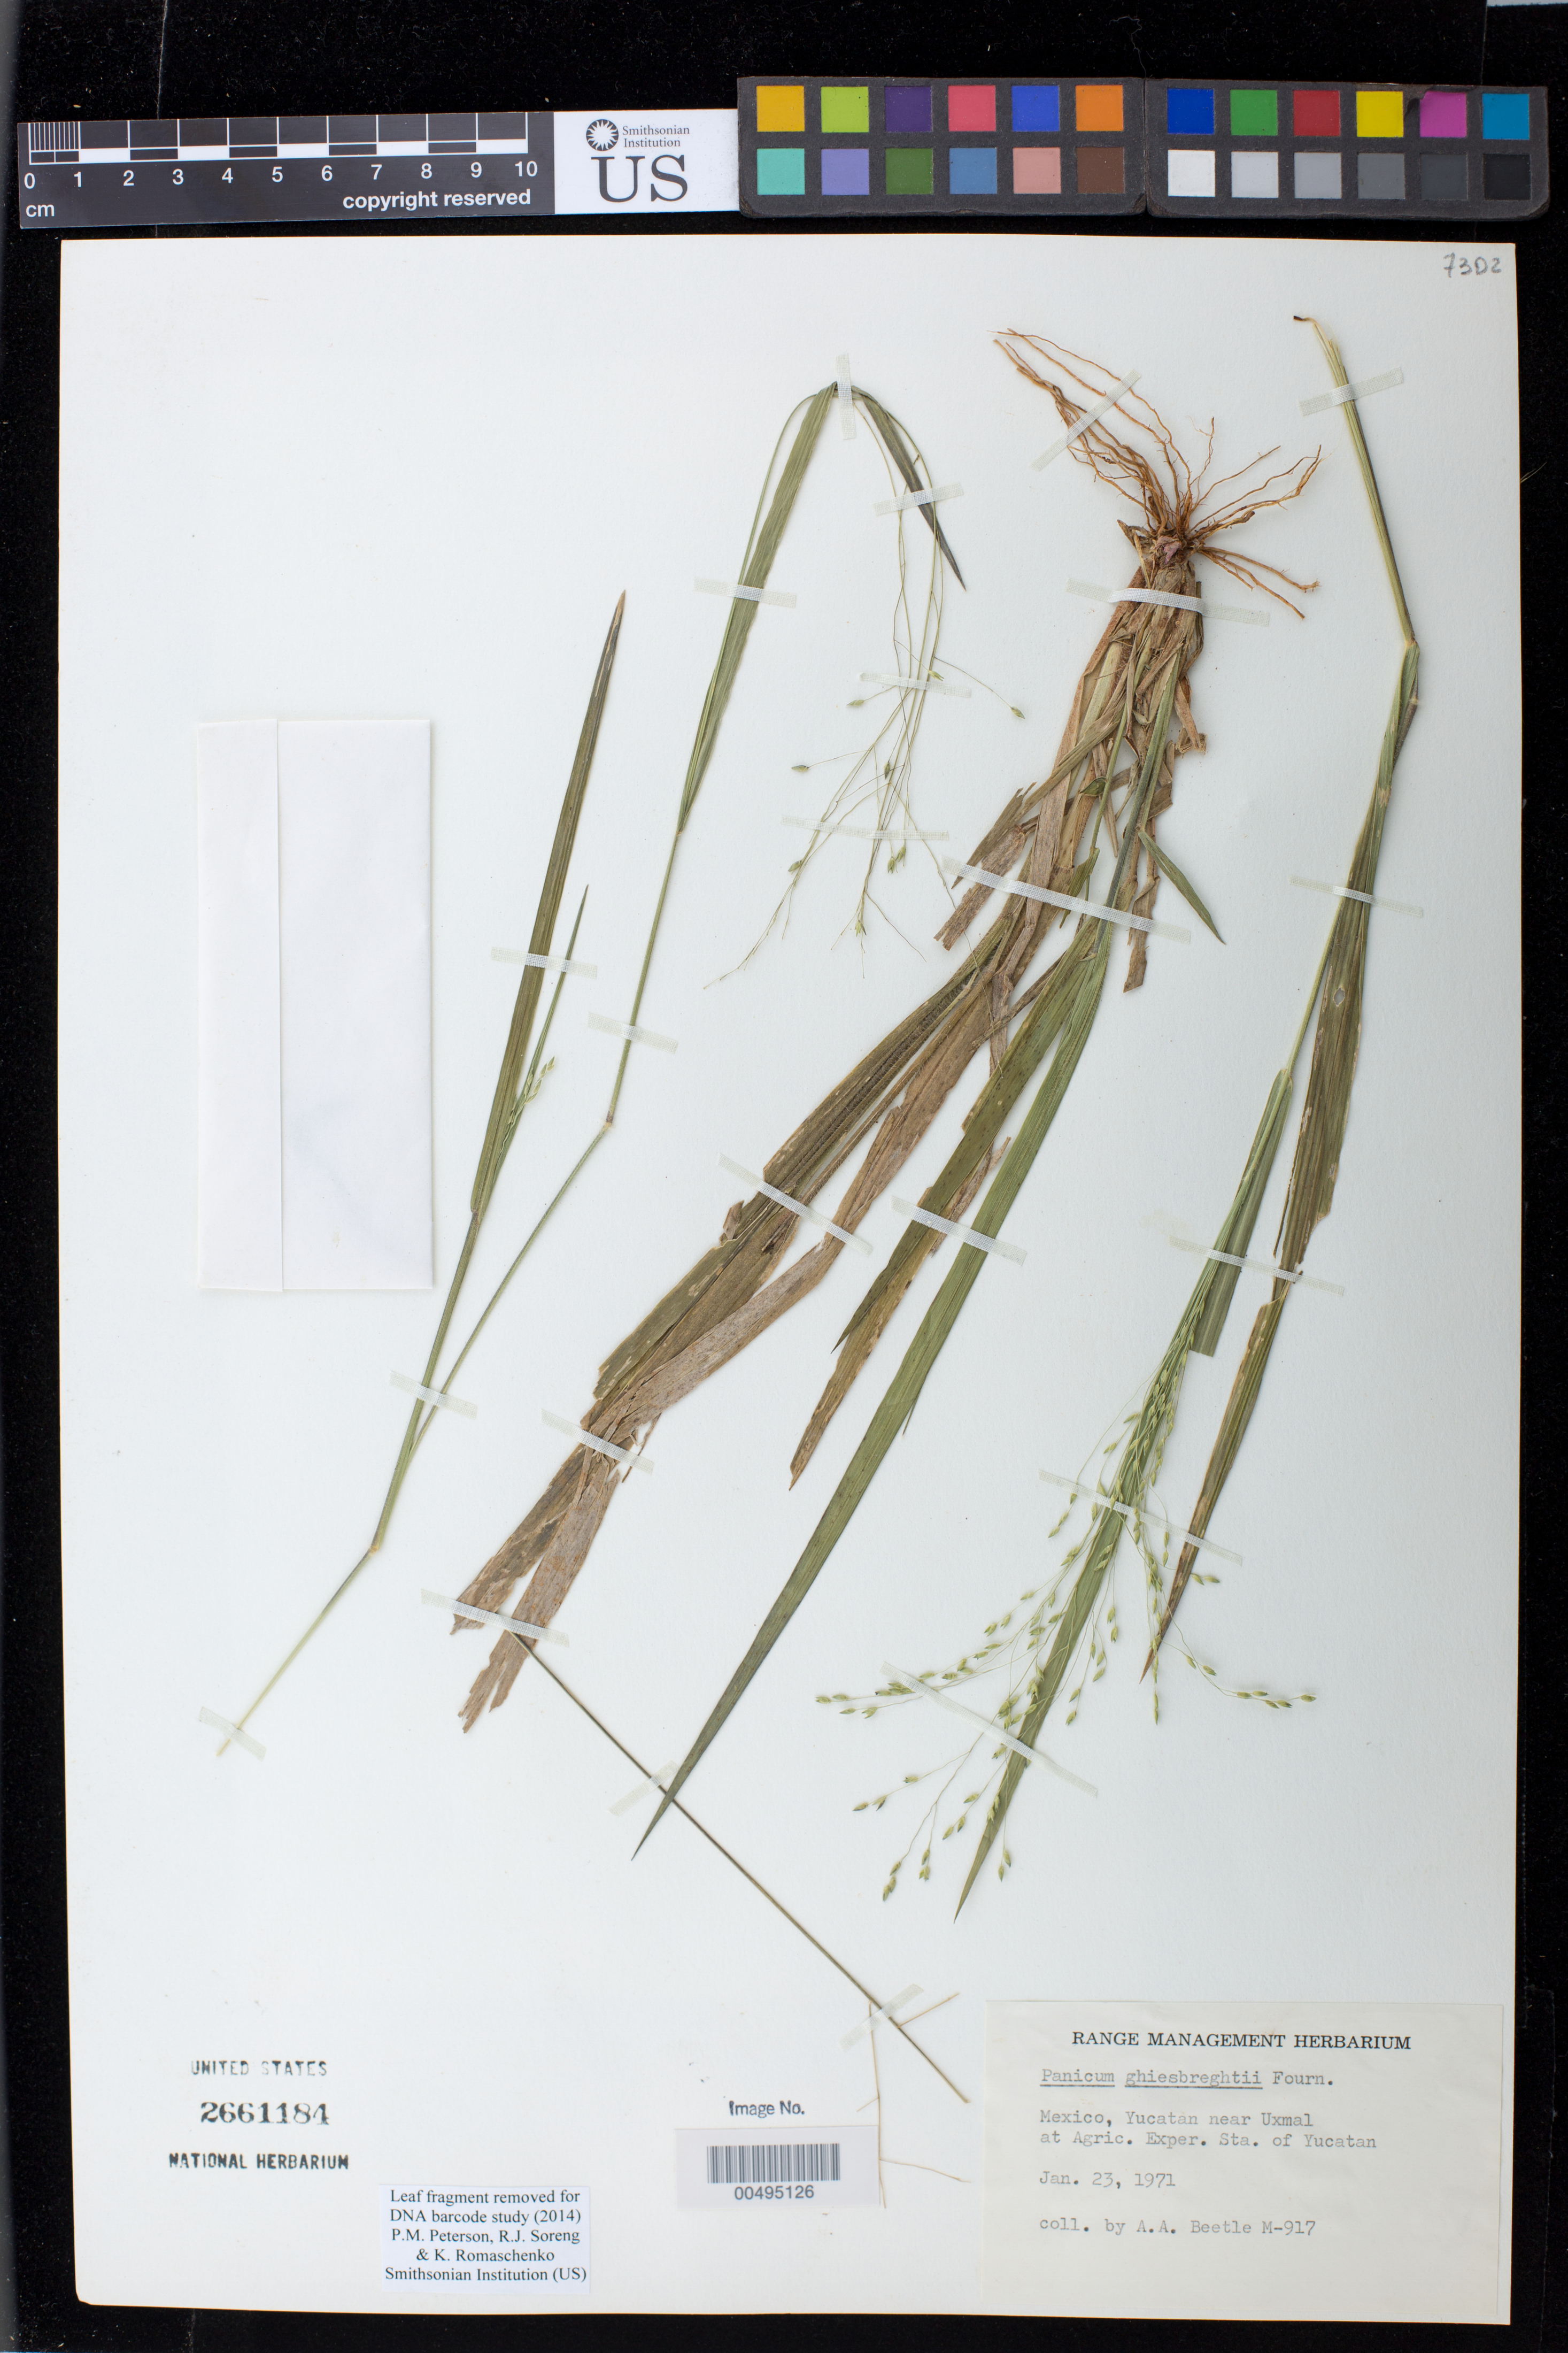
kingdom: Plantae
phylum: Tracheophyta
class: Liliopsida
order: Poales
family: Poaceae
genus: Panicum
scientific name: Panicum ghiesbreghtii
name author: E. Fourn.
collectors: A. A. Beetle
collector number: M-917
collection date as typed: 23 Jan 1971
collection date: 1971-01-23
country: Mexico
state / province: Yucatan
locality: Near Uxmal at Agric. Exper. Sta. of Yucatan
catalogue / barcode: US 2661184